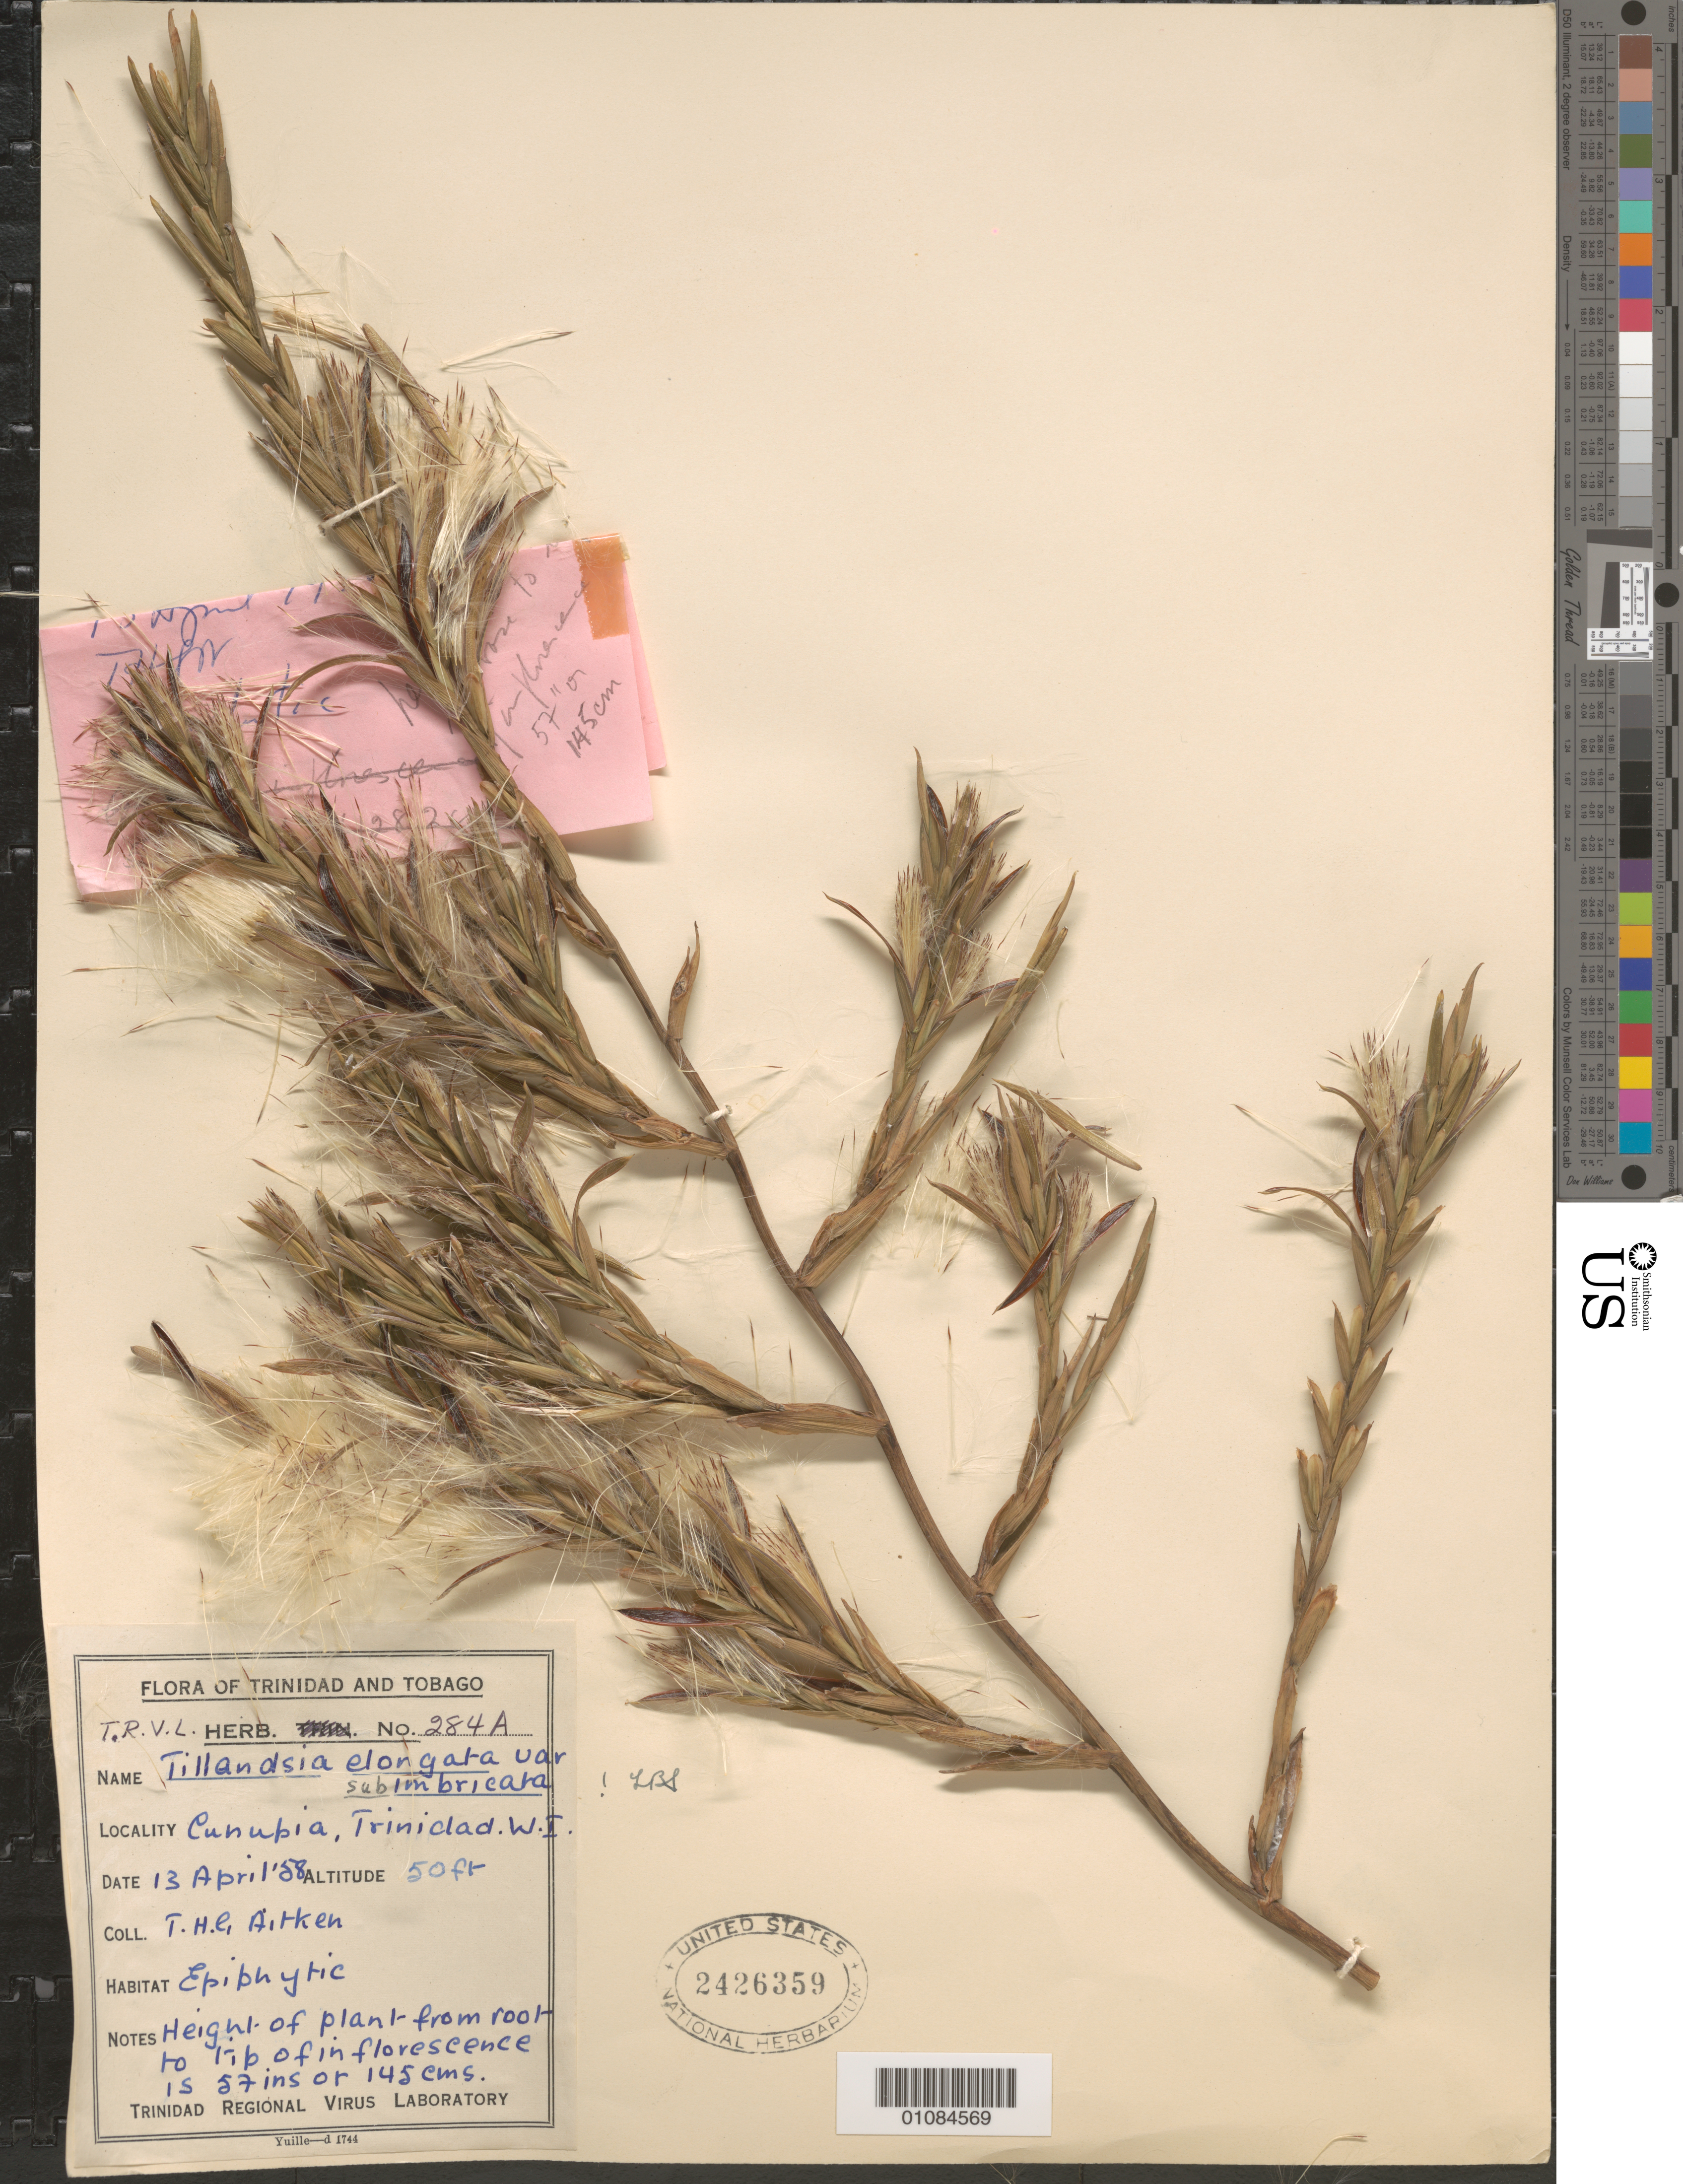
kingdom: Plantae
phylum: Tracheophyta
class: Liliopsida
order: Poales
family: Bromeliaceae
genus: Tillandsia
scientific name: Tillandsia elongata var. subimbricata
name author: (Baker) L.B. Sm.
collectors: T. Aitken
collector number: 284A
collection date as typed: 13 Apr 1958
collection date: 1958-04-13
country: Trinidad and Tobago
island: Trinidad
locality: Cunupia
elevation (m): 15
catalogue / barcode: US 2426359